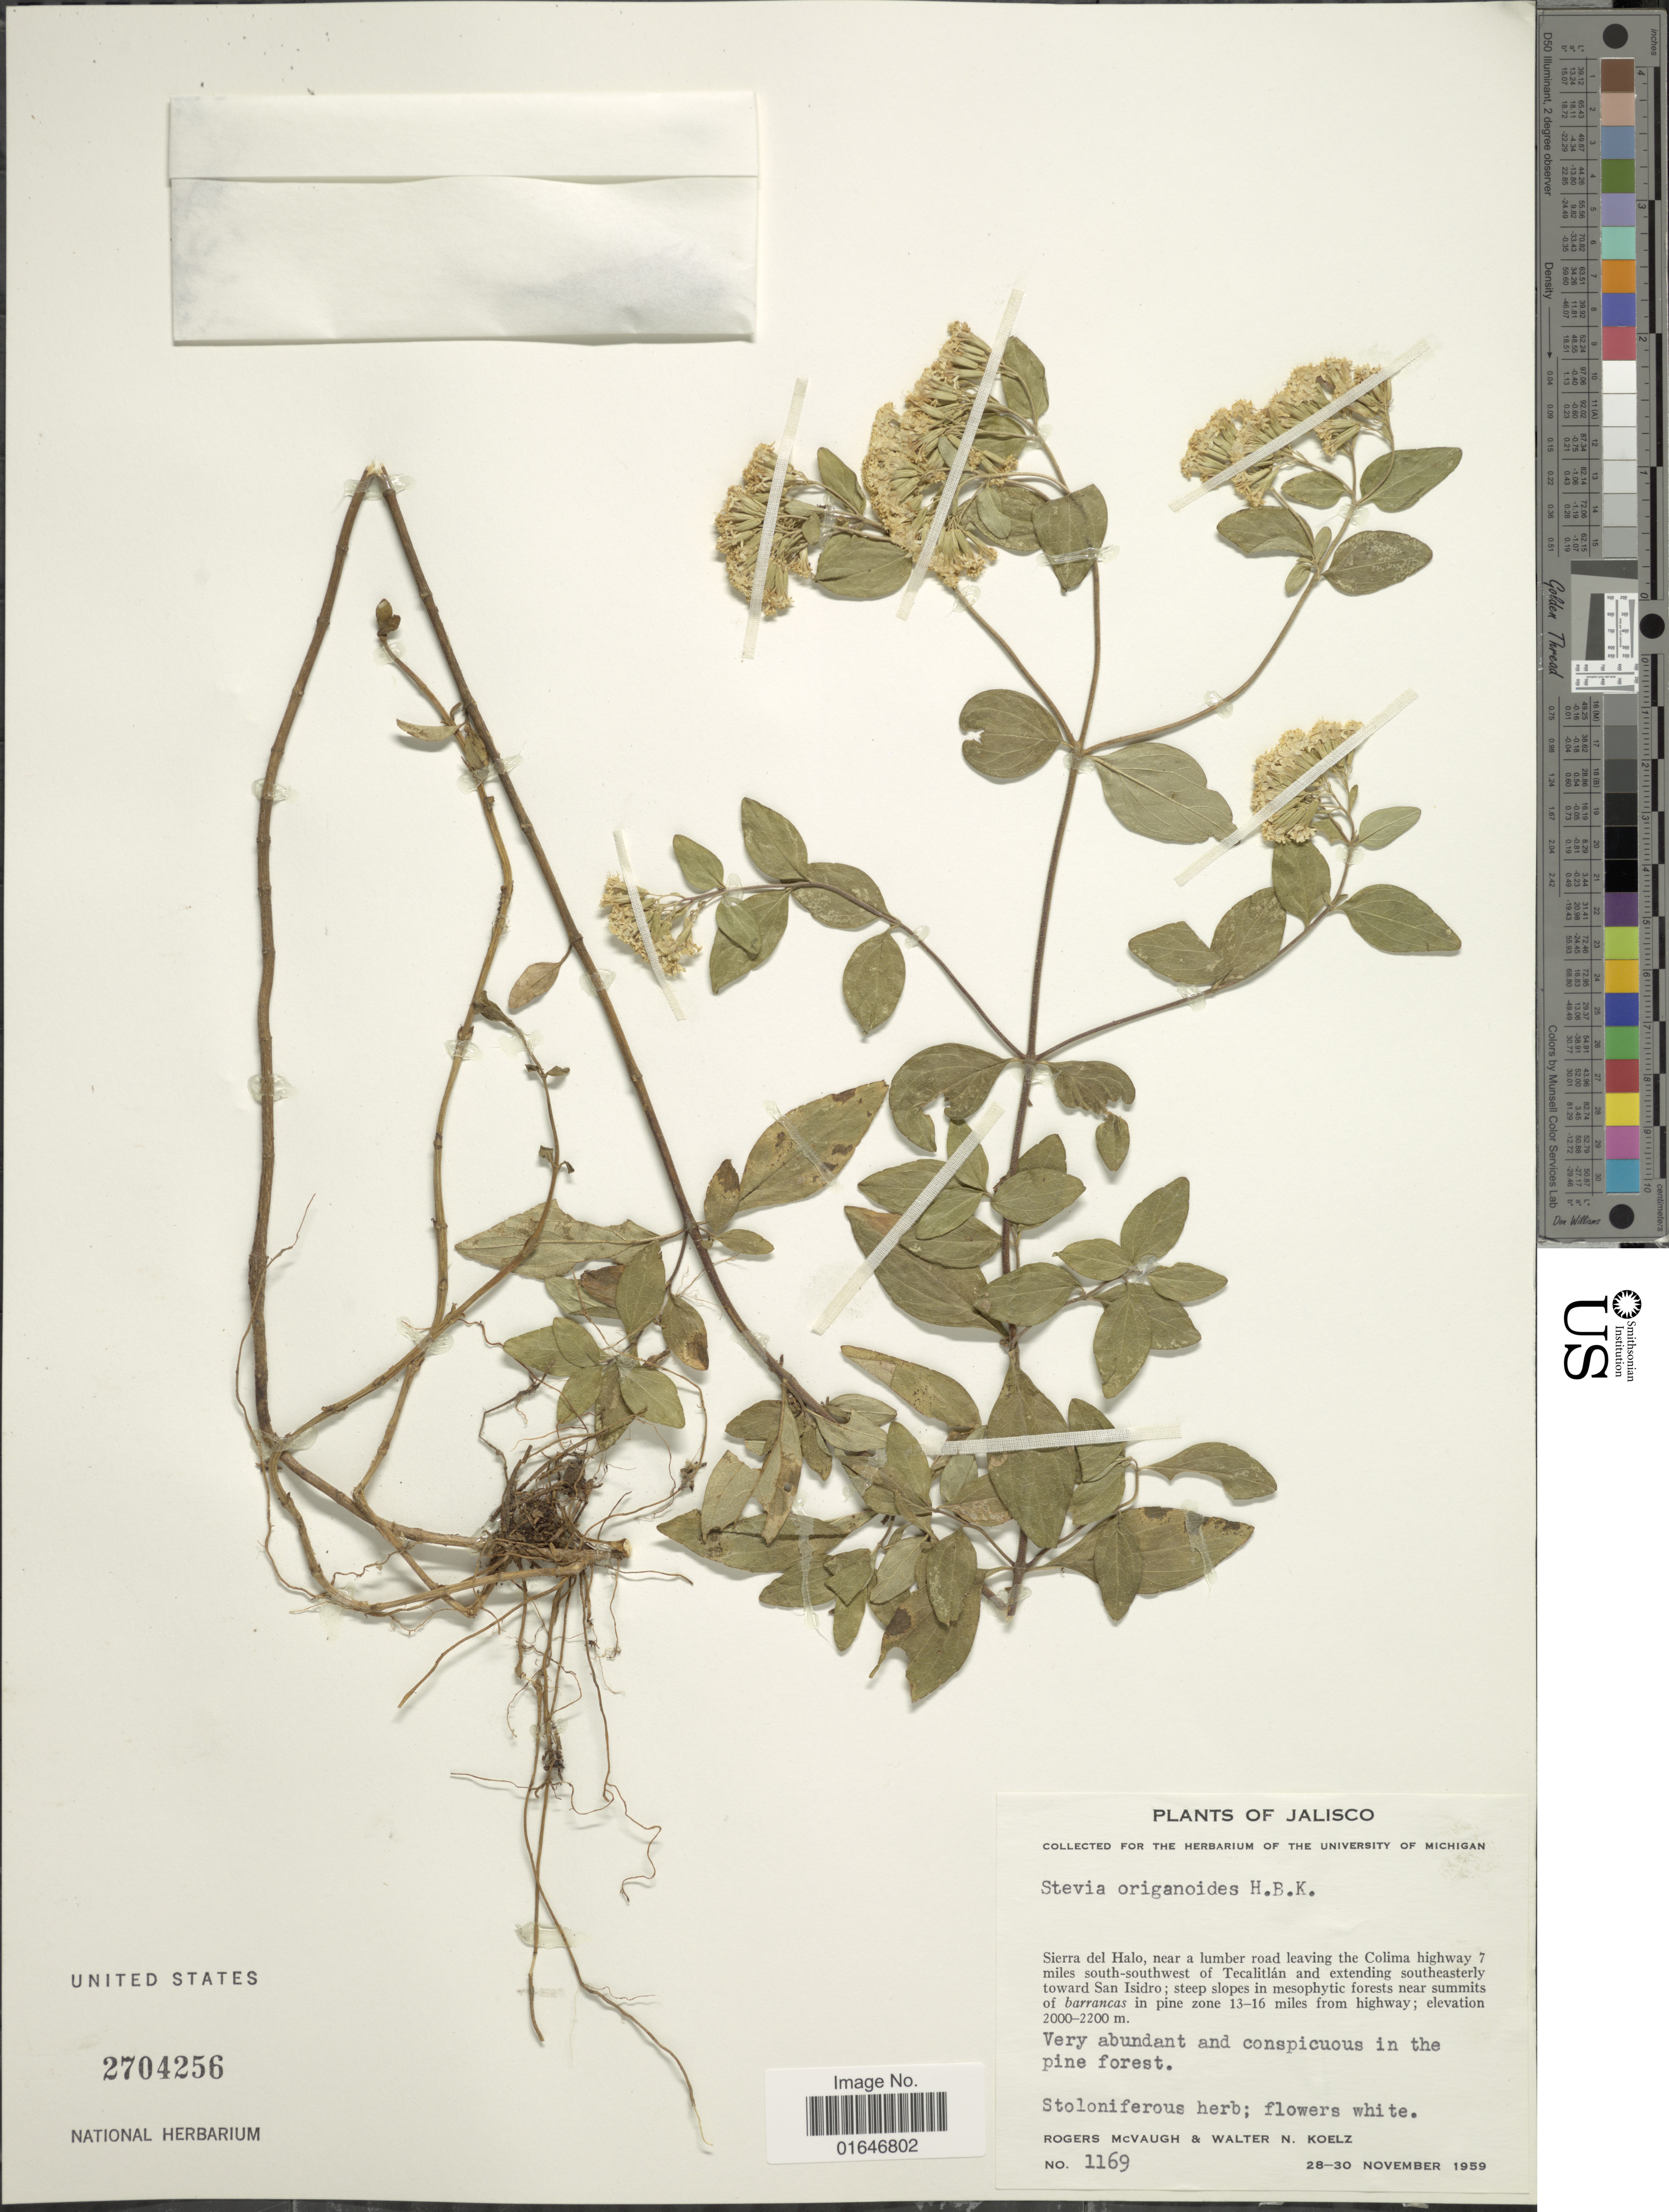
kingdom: Plantae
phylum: Tracheophyta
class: Magnoliopsida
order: Asterales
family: Asteraceae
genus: Stevia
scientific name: Stevia origanoides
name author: Kunth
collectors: R. McVaugh & W. N. Koelz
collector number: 1169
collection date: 1959-11-28/1959-11-30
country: Mexico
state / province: Jalisco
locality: Sierra del Halo, near a lumber road leaving the Colima Highway 7 miles south-southwest of Tecalitlán and extending southeasterly toward San Isidro, in pine-zone 13-16 miles from highway.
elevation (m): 2000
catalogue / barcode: US 2704256